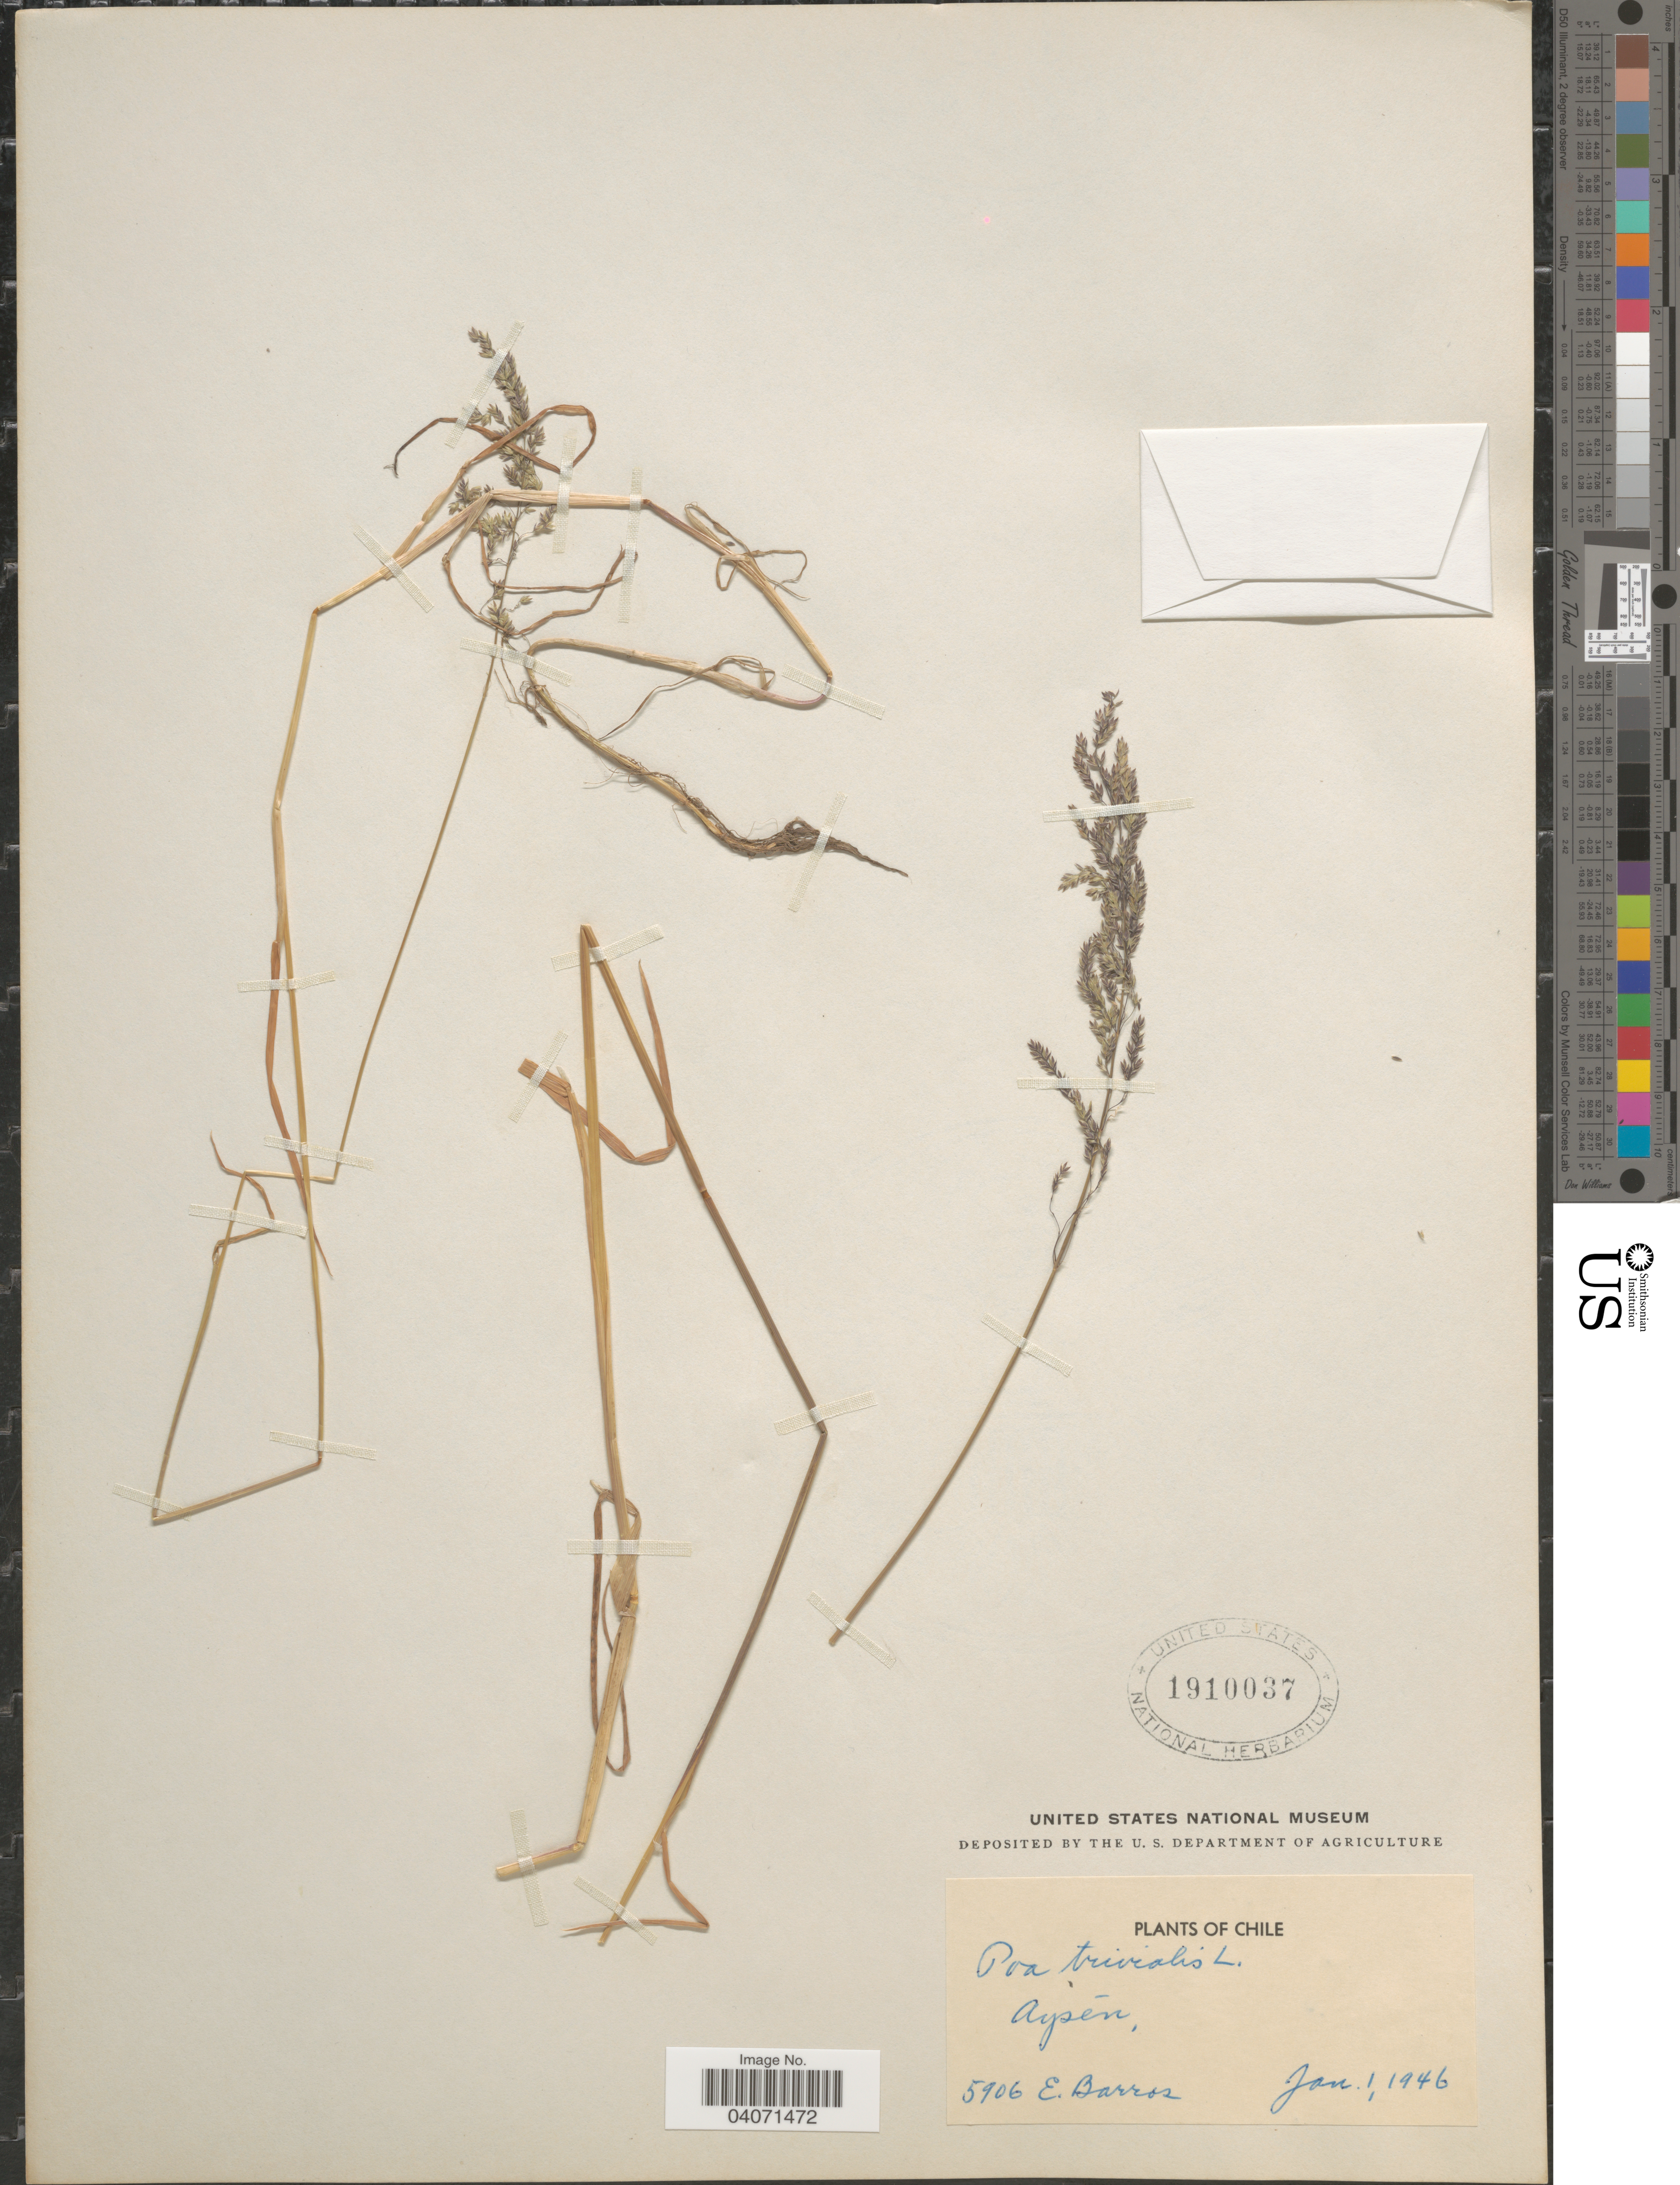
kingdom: Plantae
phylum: Tracheophyta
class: Liliopsida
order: Poales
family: Poaceae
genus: Poa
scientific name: Poa trivialis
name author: L.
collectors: E. Barros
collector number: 5906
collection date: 1946-01-01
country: Chile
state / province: Aisén (XI)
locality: Aysén.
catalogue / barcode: US 1910037